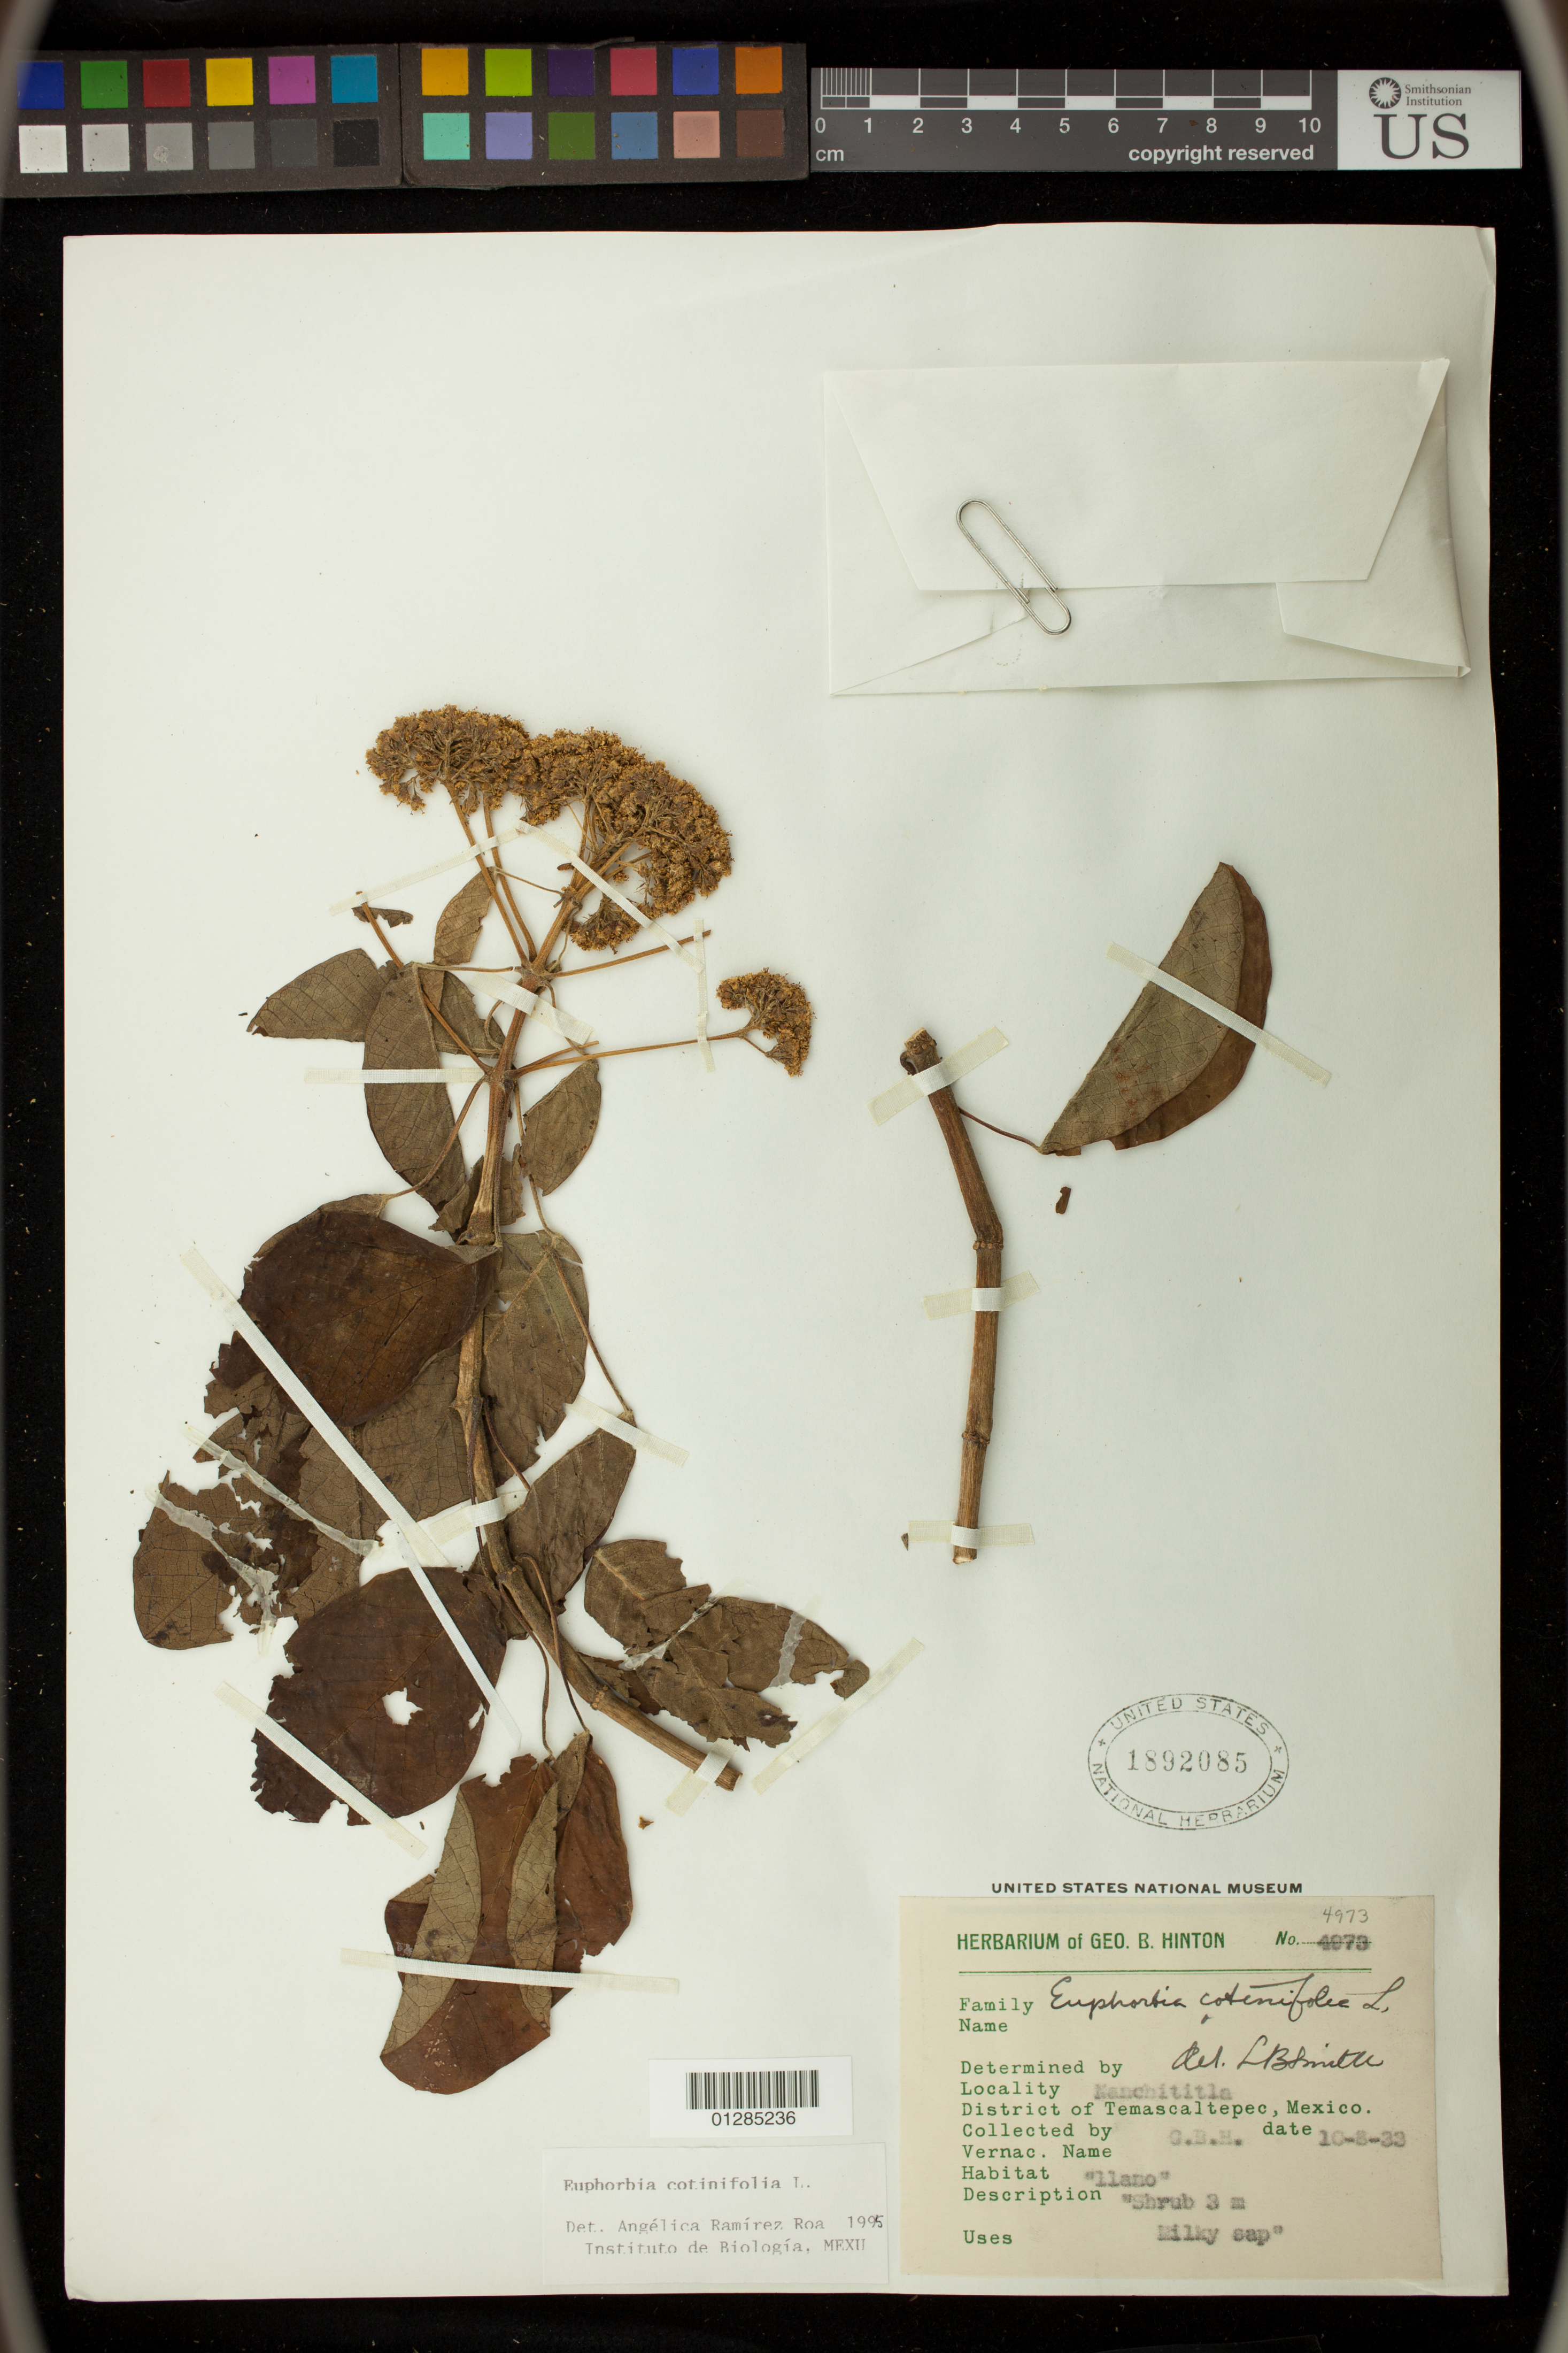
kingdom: Plantae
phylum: Tracheophyta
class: Magnoliopsida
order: Malpighiales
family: Euphorbiaceae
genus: Euphorbia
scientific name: Euphorbia cotinifolia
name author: L.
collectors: G. B. Hinton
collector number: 4973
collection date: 1933-10-08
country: Mexico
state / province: México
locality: Temascaltepec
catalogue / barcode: US 1892085